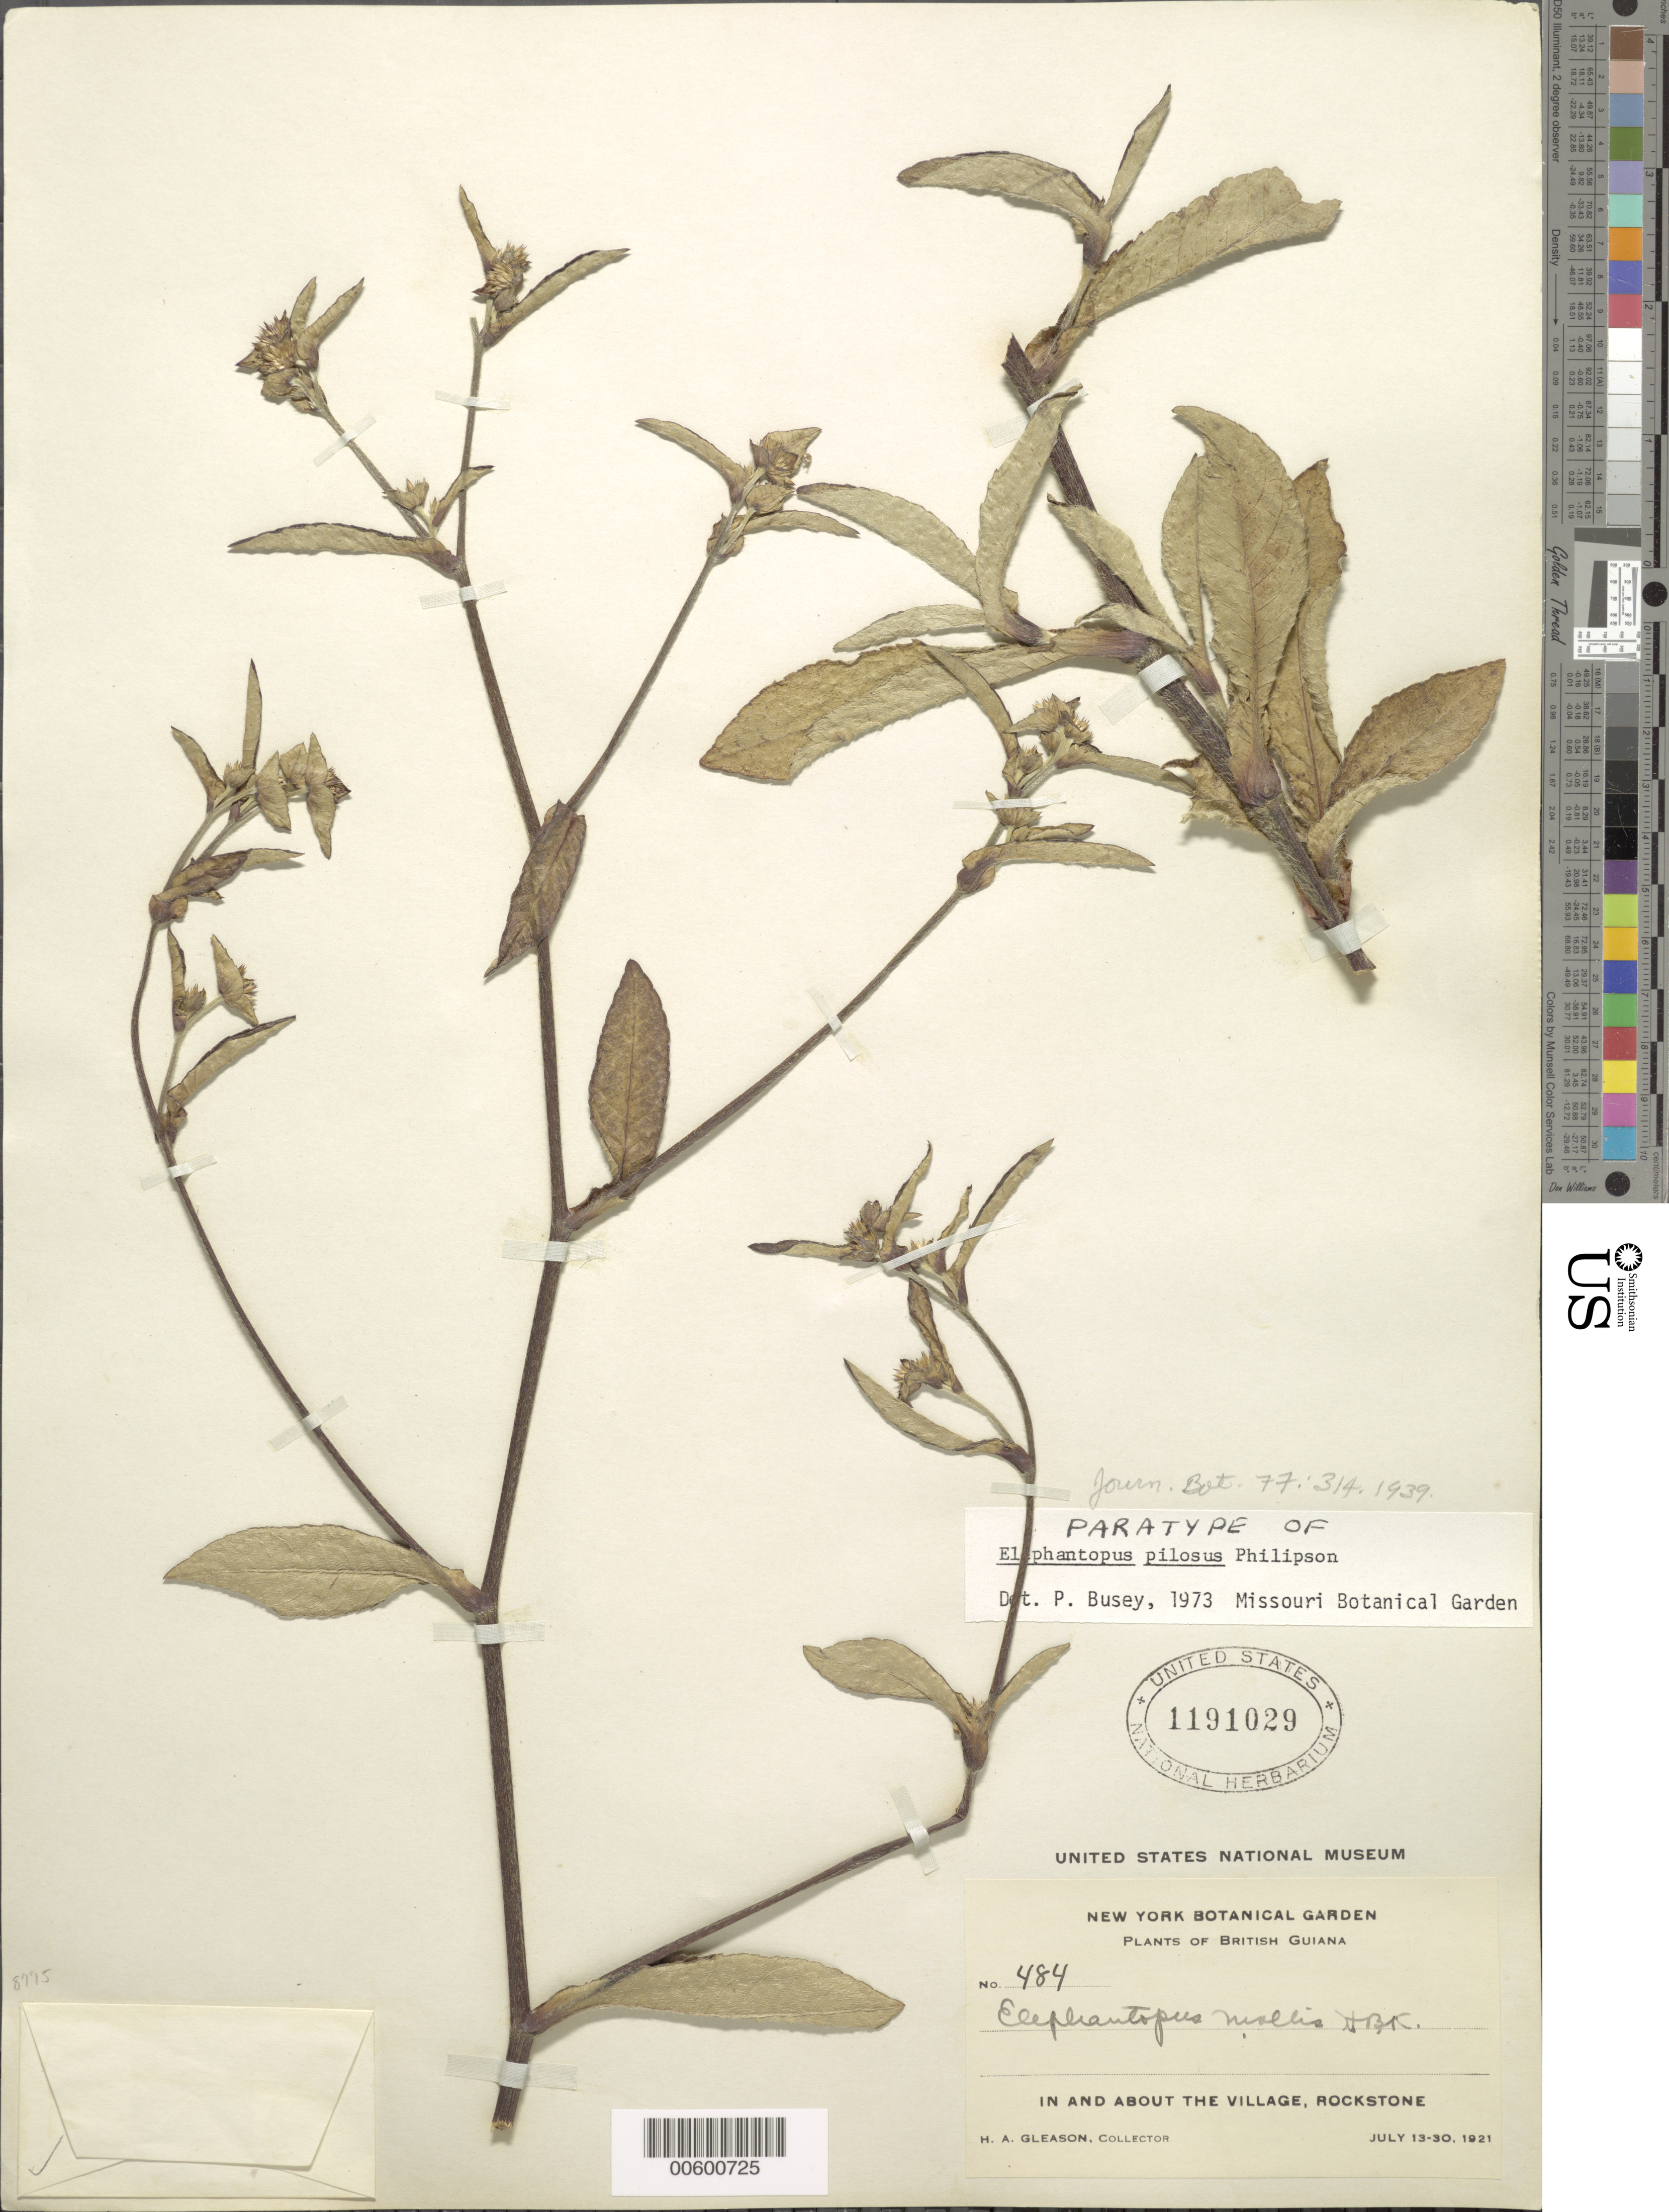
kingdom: Plantae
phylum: Tracheophyta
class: Magnoliopsida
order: Asterales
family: Asteraceae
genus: Elephantopus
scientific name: Elephantopus mollis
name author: Kunth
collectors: H. A. Gleason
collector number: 484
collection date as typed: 13-Jul-21 to 30-Jul-21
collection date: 1921-07-13/1921-07-30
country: Guyana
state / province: U. Demerara-Berbice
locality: Rockstone, in and about the village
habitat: In and about the village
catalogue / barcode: US 1191029